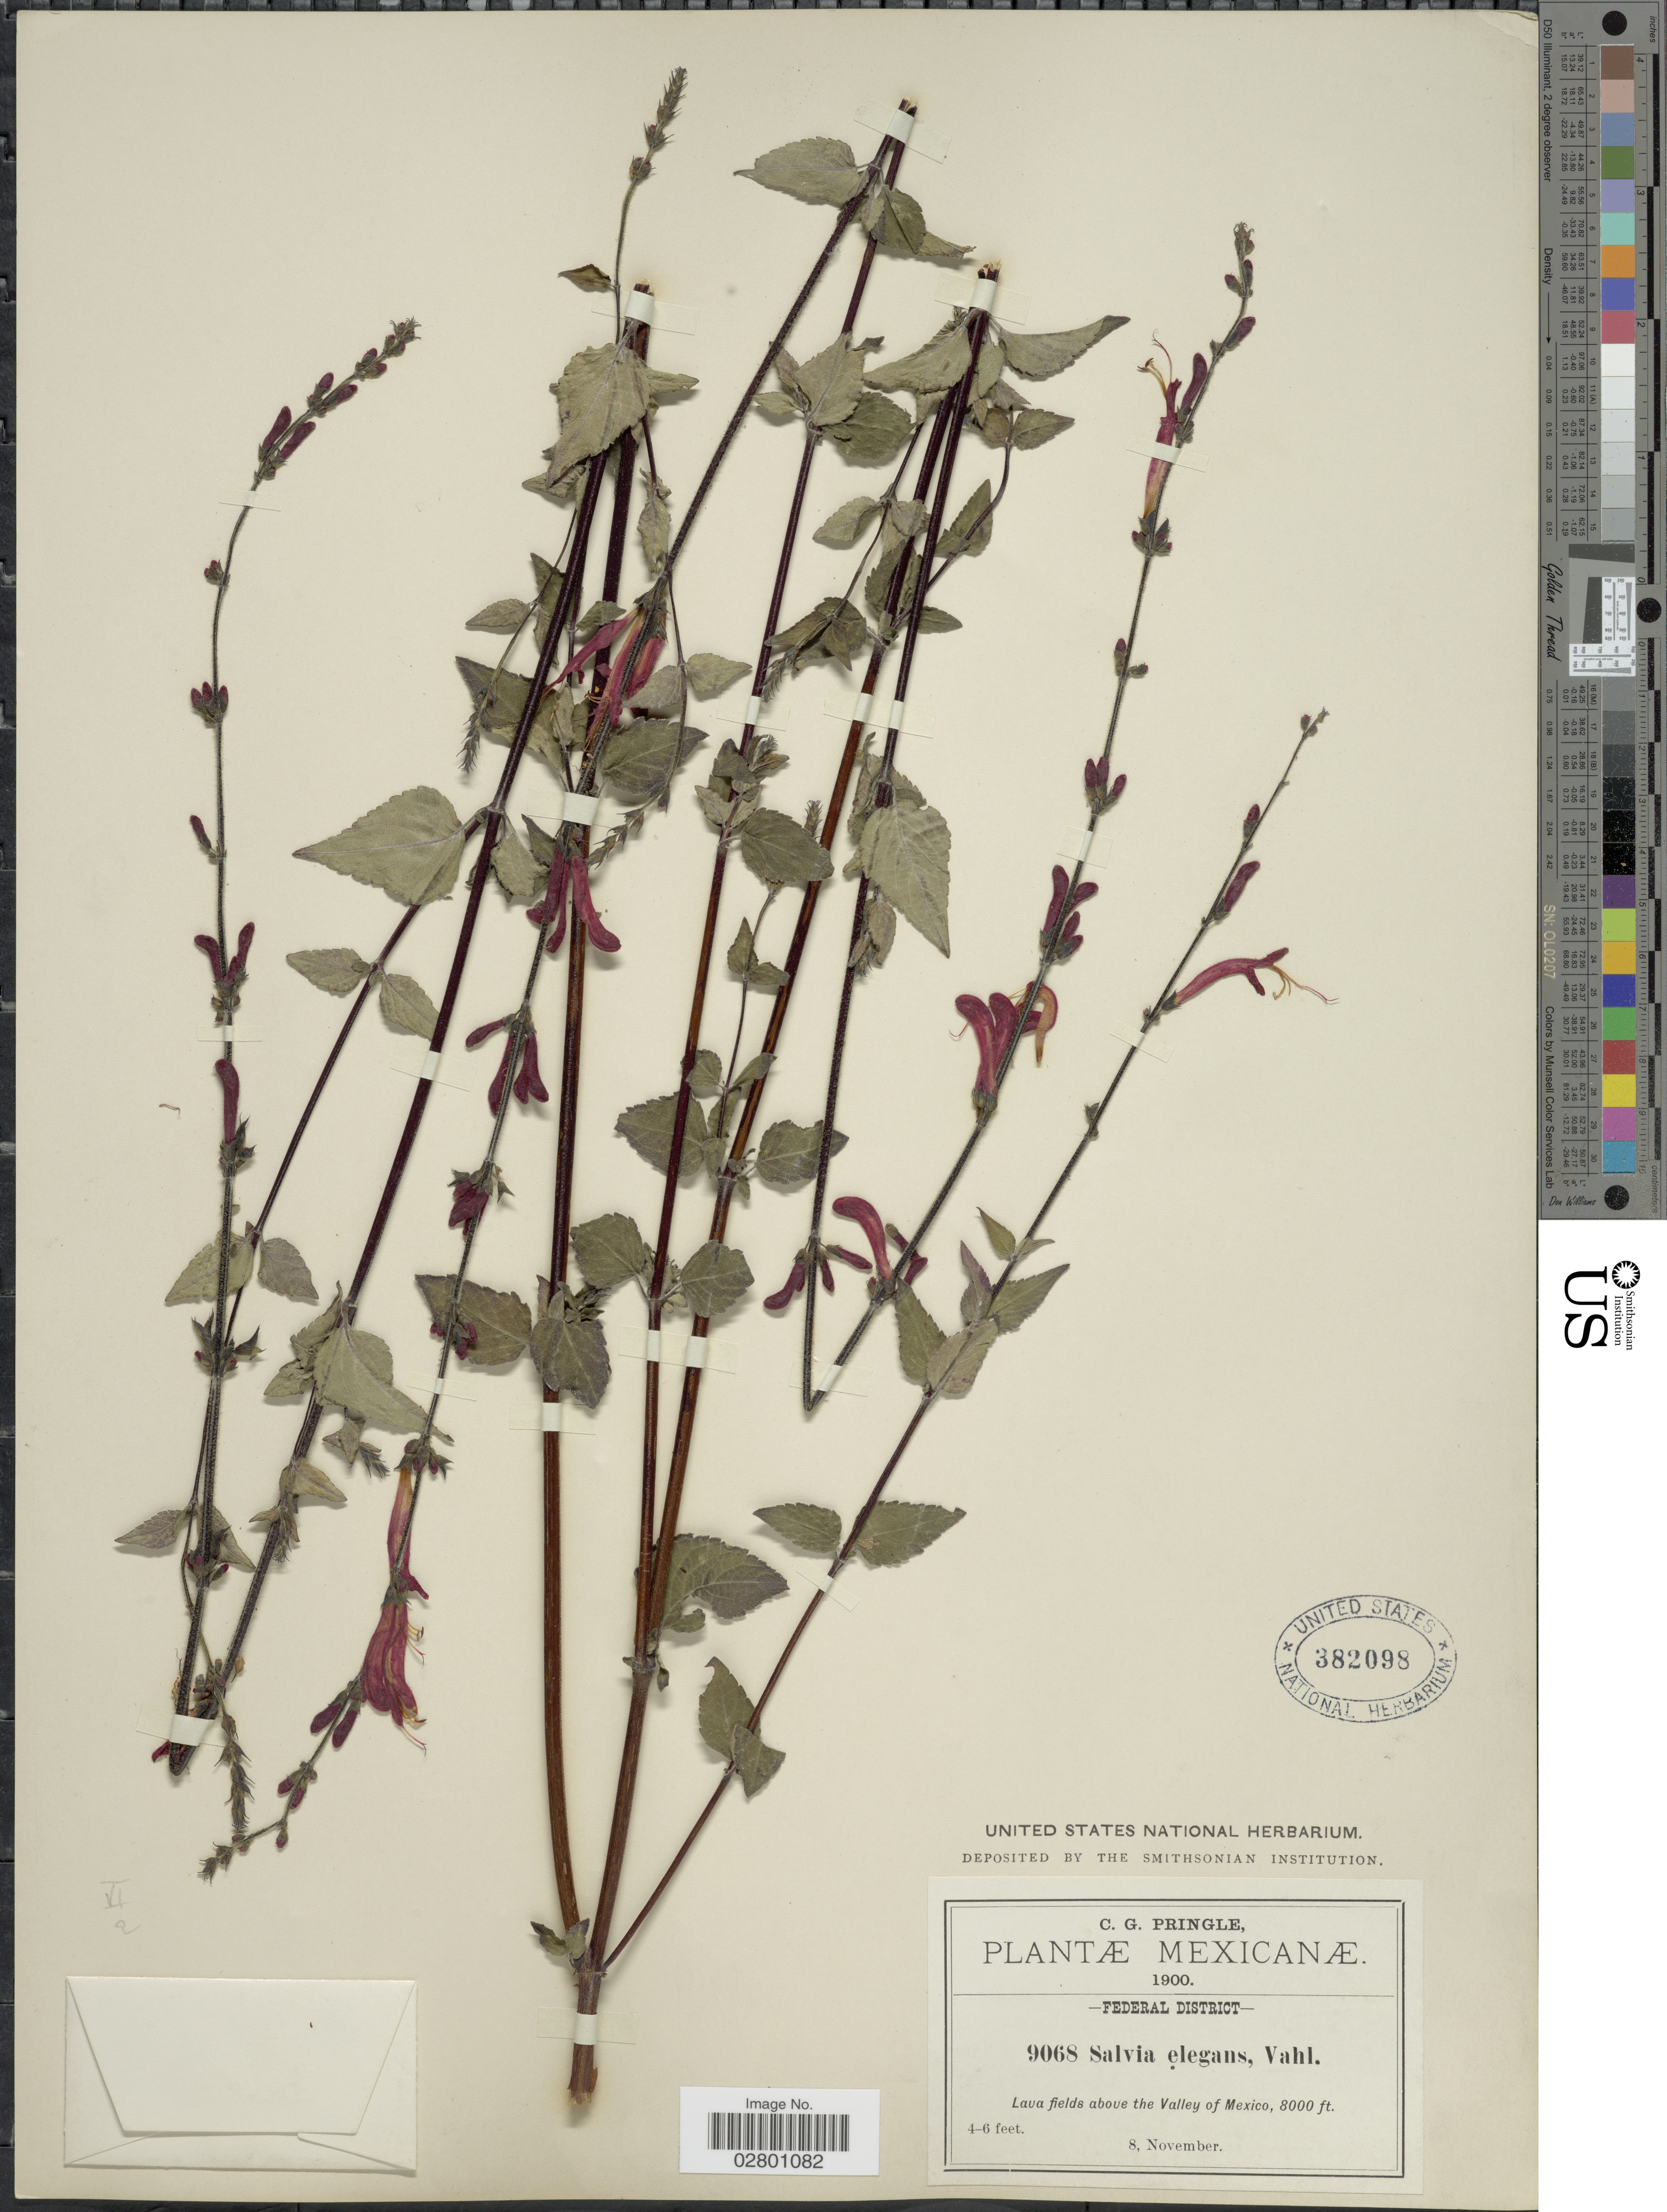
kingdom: Plantae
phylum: Tracheophyta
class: Magnoliopsida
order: Lamiales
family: Lamiaceae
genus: Salvia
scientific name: Salvia elegans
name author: Vahl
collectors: C. G. Pringle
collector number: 9068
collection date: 1900-11-08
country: Mexico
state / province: Distrito Federal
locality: Mexicanæ. Federal District. Lava fields above the Valley of Mexico.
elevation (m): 2438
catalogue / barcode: US 382098